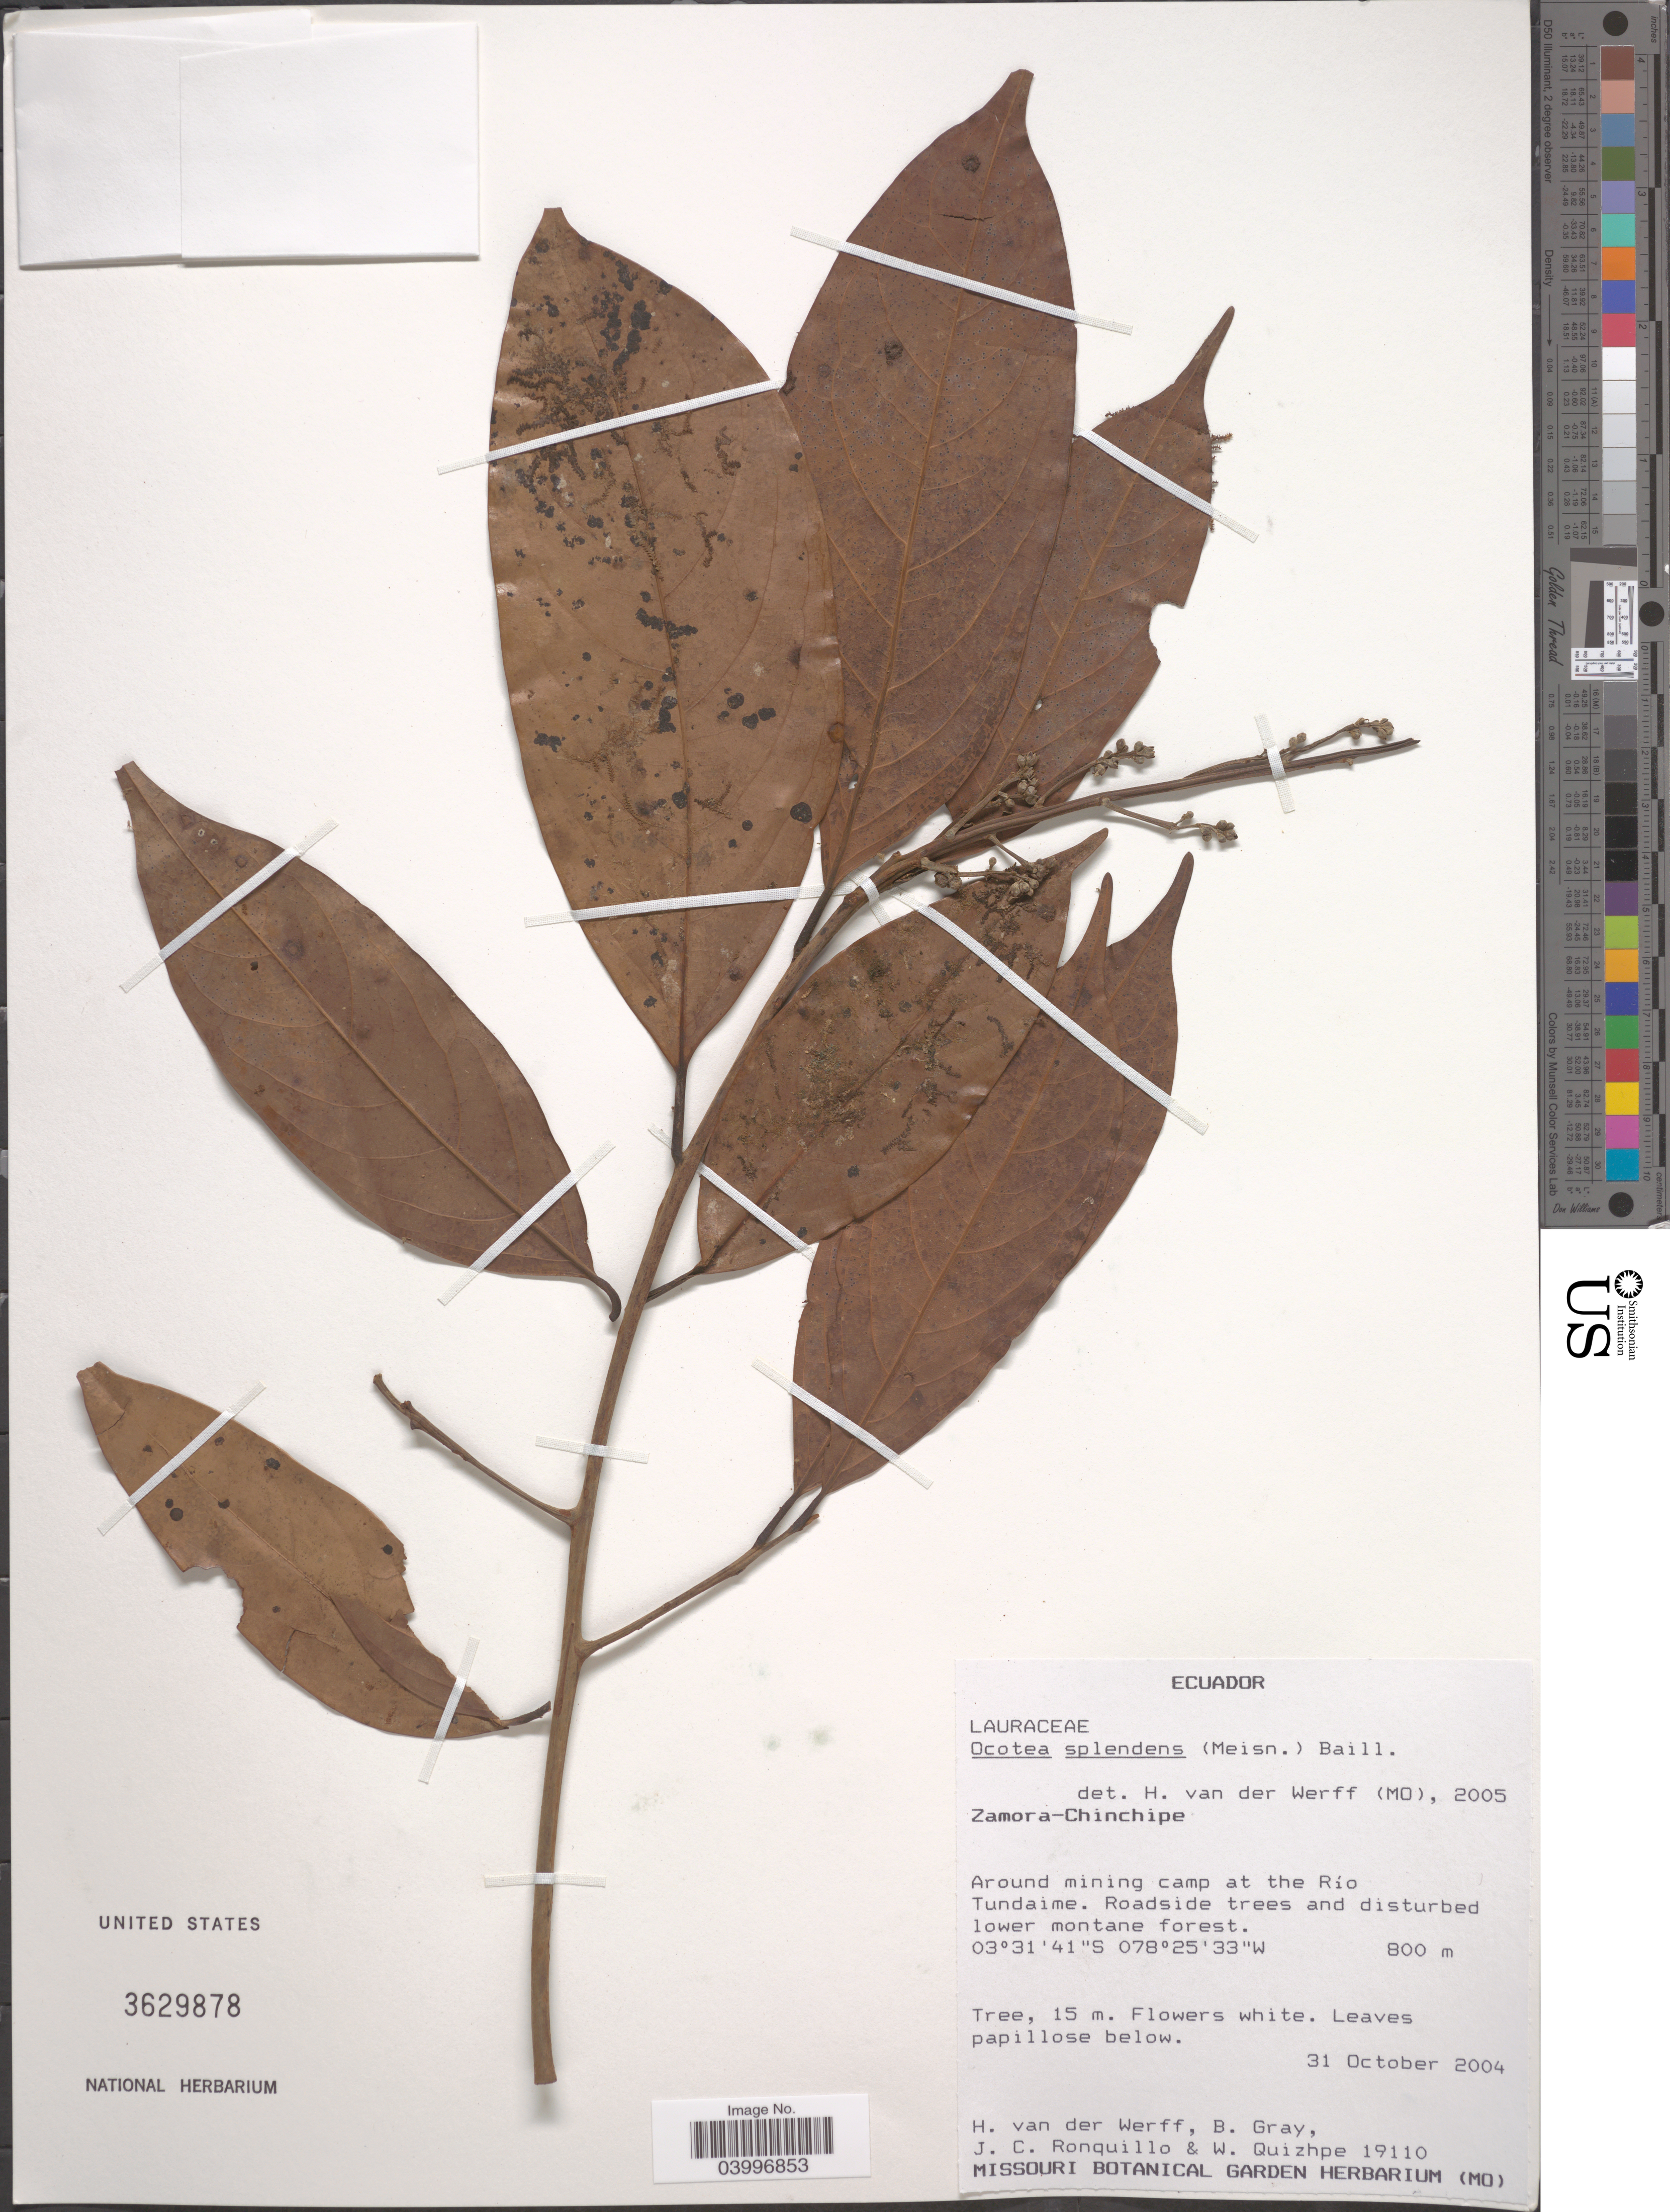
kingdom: Plantae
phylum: Tracheophyta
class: Magnoliopsida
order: Laurales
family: Lauraceae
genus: Ocotea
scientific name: Ocotea splendens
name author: (Meisn.) Baill.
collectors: H. van der Werff, B. Gray, J. Ronquillo & W. Quizhpe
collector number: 19110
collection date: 2004-10-31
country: Ecuador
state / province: Zamora-Chinchipe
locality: Around mining camp at the Río Tundaime.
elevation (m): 800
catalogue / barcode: US 3629878